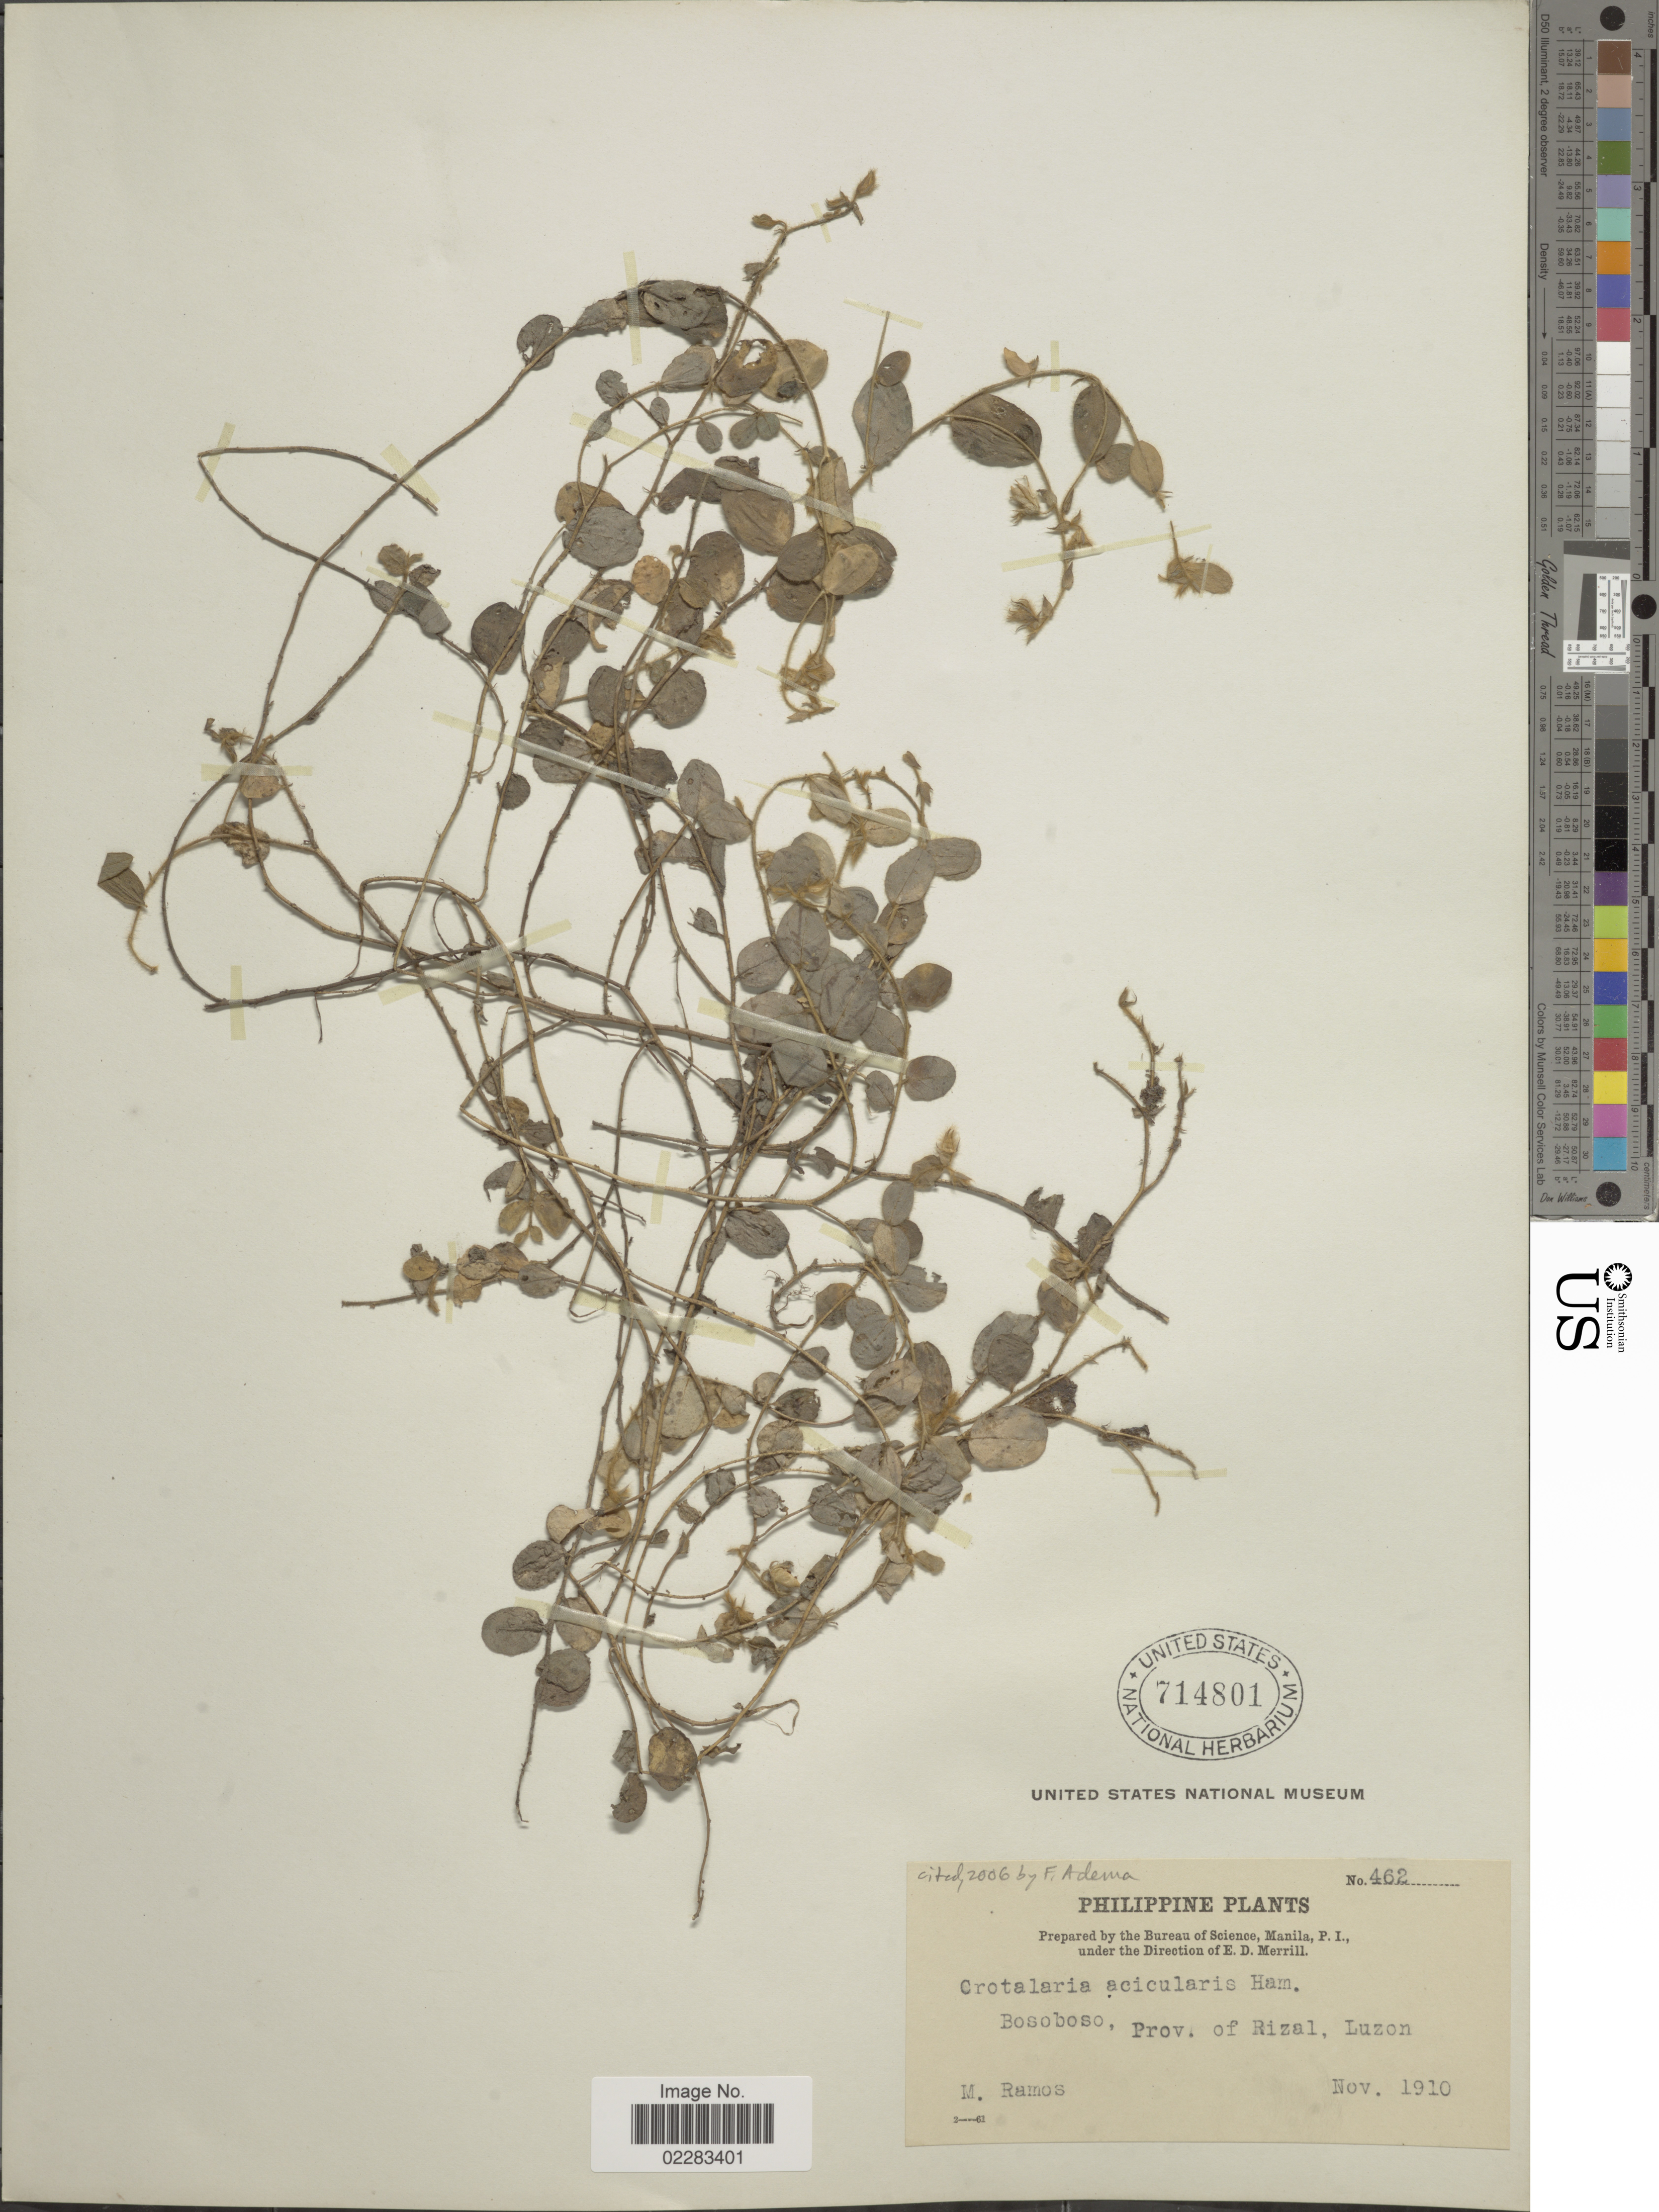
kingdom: Plantae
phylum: Tracheophyta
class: Magnoliopsida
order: Fabales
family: Fabaceae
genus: Crotalaria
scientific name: Crotalaria acicularis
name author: Ham.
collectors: M. Ramos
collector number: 462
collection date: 1910-11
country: Philippines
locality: Bosoboso, Prov. of Rizal, Luzon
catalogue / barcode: US 714801